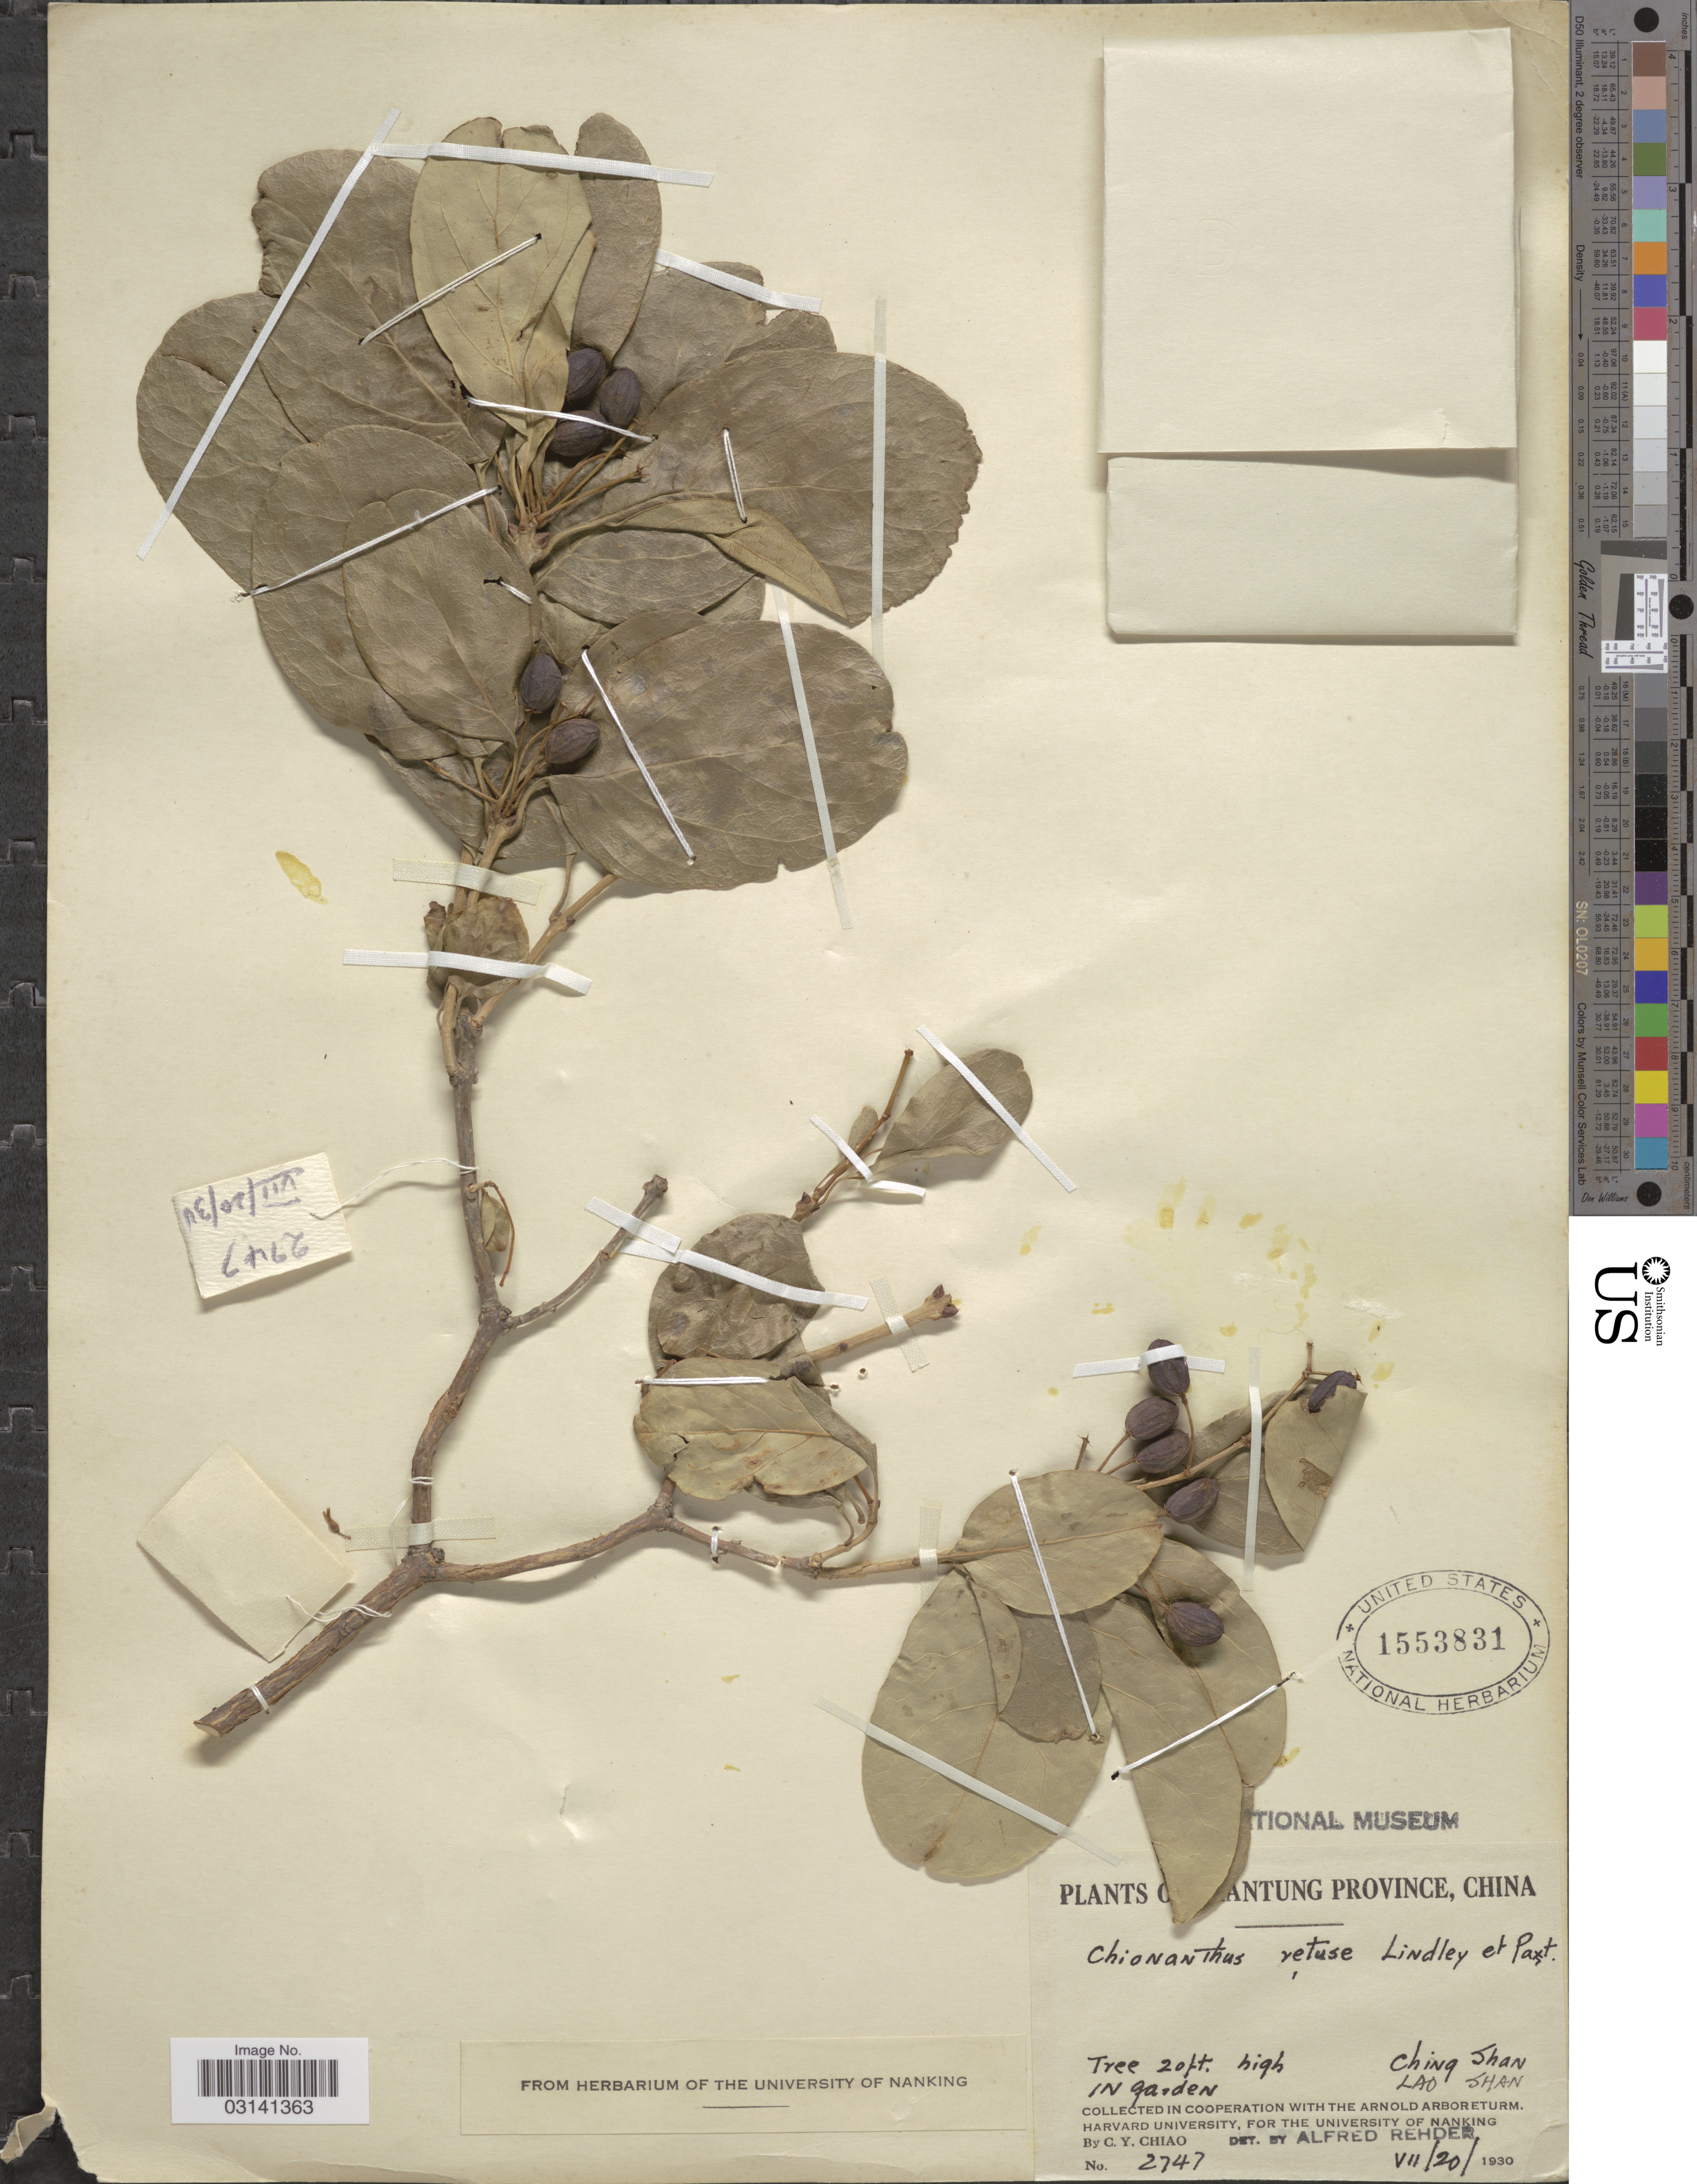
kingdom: Plantae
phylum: Tracheophyta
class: Magnoliopsida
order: Lamiales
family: Oleaceae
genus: Chionanthus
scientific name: Chionanthus retusus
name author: Lindl. & Paxton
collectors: C. Y. Chiao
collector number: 2747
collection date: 1930-07-20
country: China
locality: [illegible text]angtung Province, In garden, Ching Shan, Lao Shan.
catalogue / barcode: US 1553831